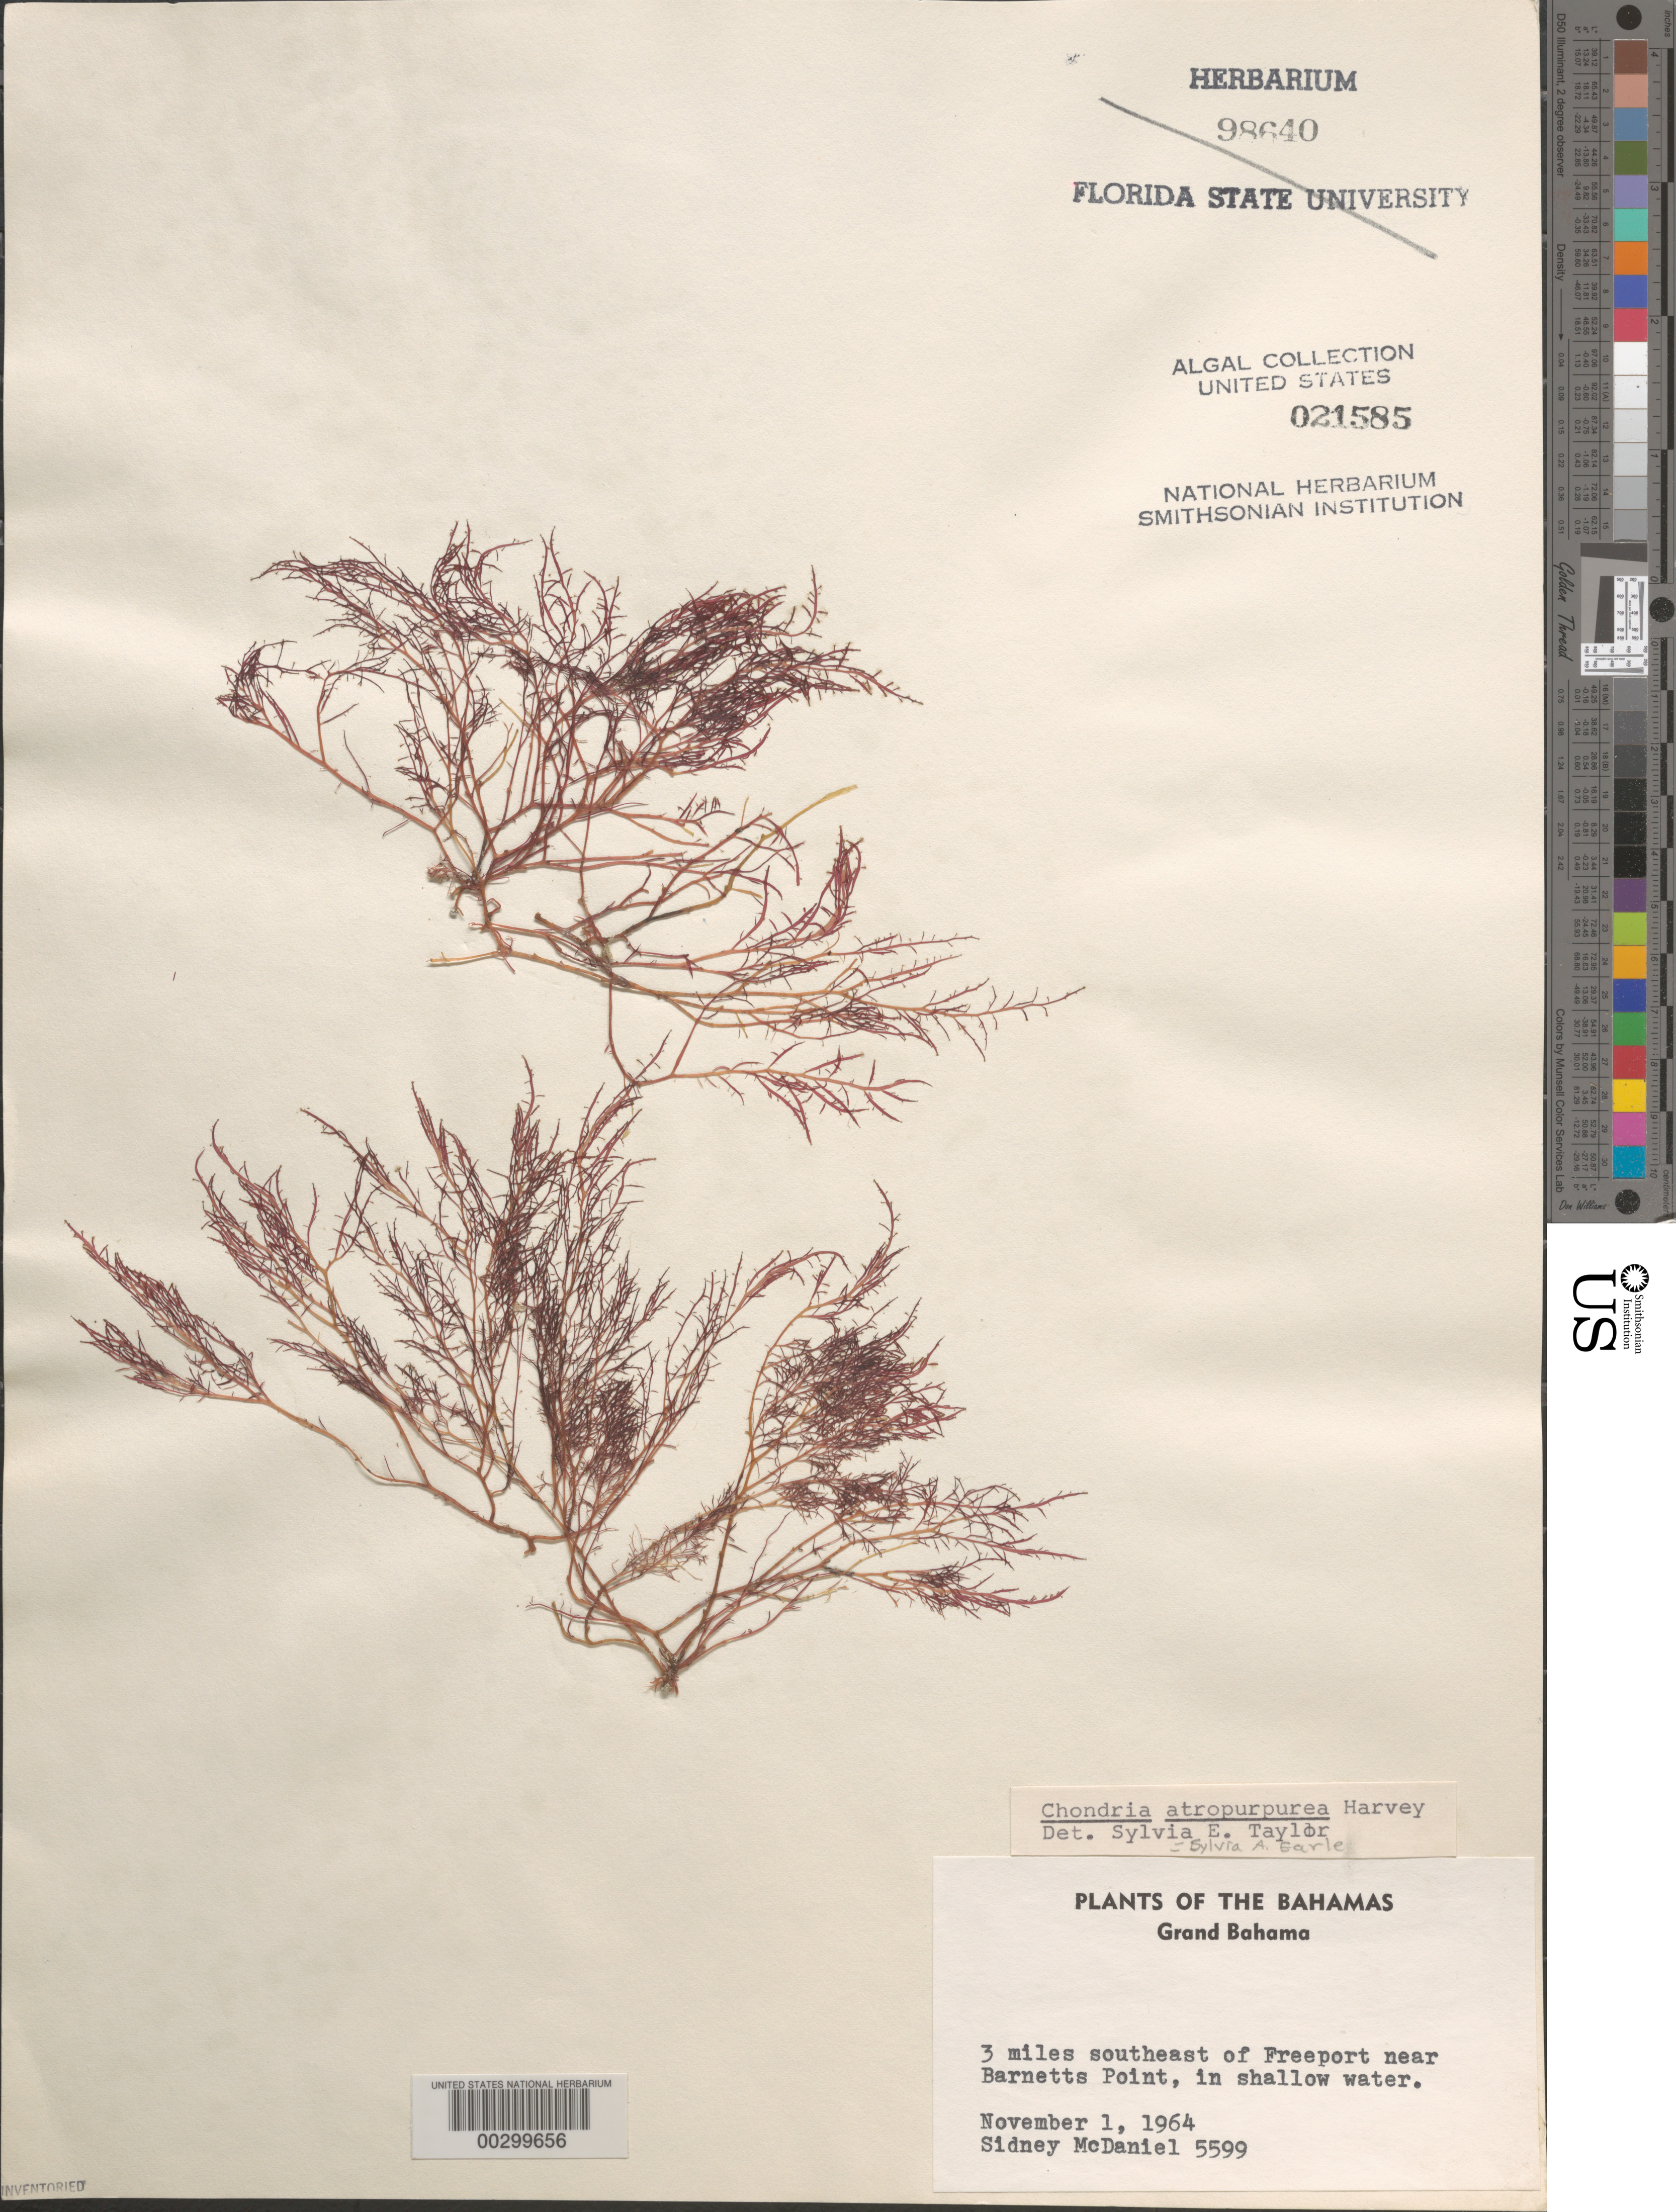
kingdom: Plantae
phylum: Rhodophyta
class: Florideophyceae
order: Ceramiales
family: Rhodomelaceae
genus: Chondria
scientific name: Chondria atropurpurea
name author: Harv.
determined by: Earle, S. A.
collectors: S. McDaniel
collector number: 5599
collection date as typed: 01 Nov 1964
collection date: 1964-11-01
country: Bahamas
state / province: Grand Bahama Island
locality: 3 miles southeast of freeport near barnetts point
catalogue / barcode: US 21585